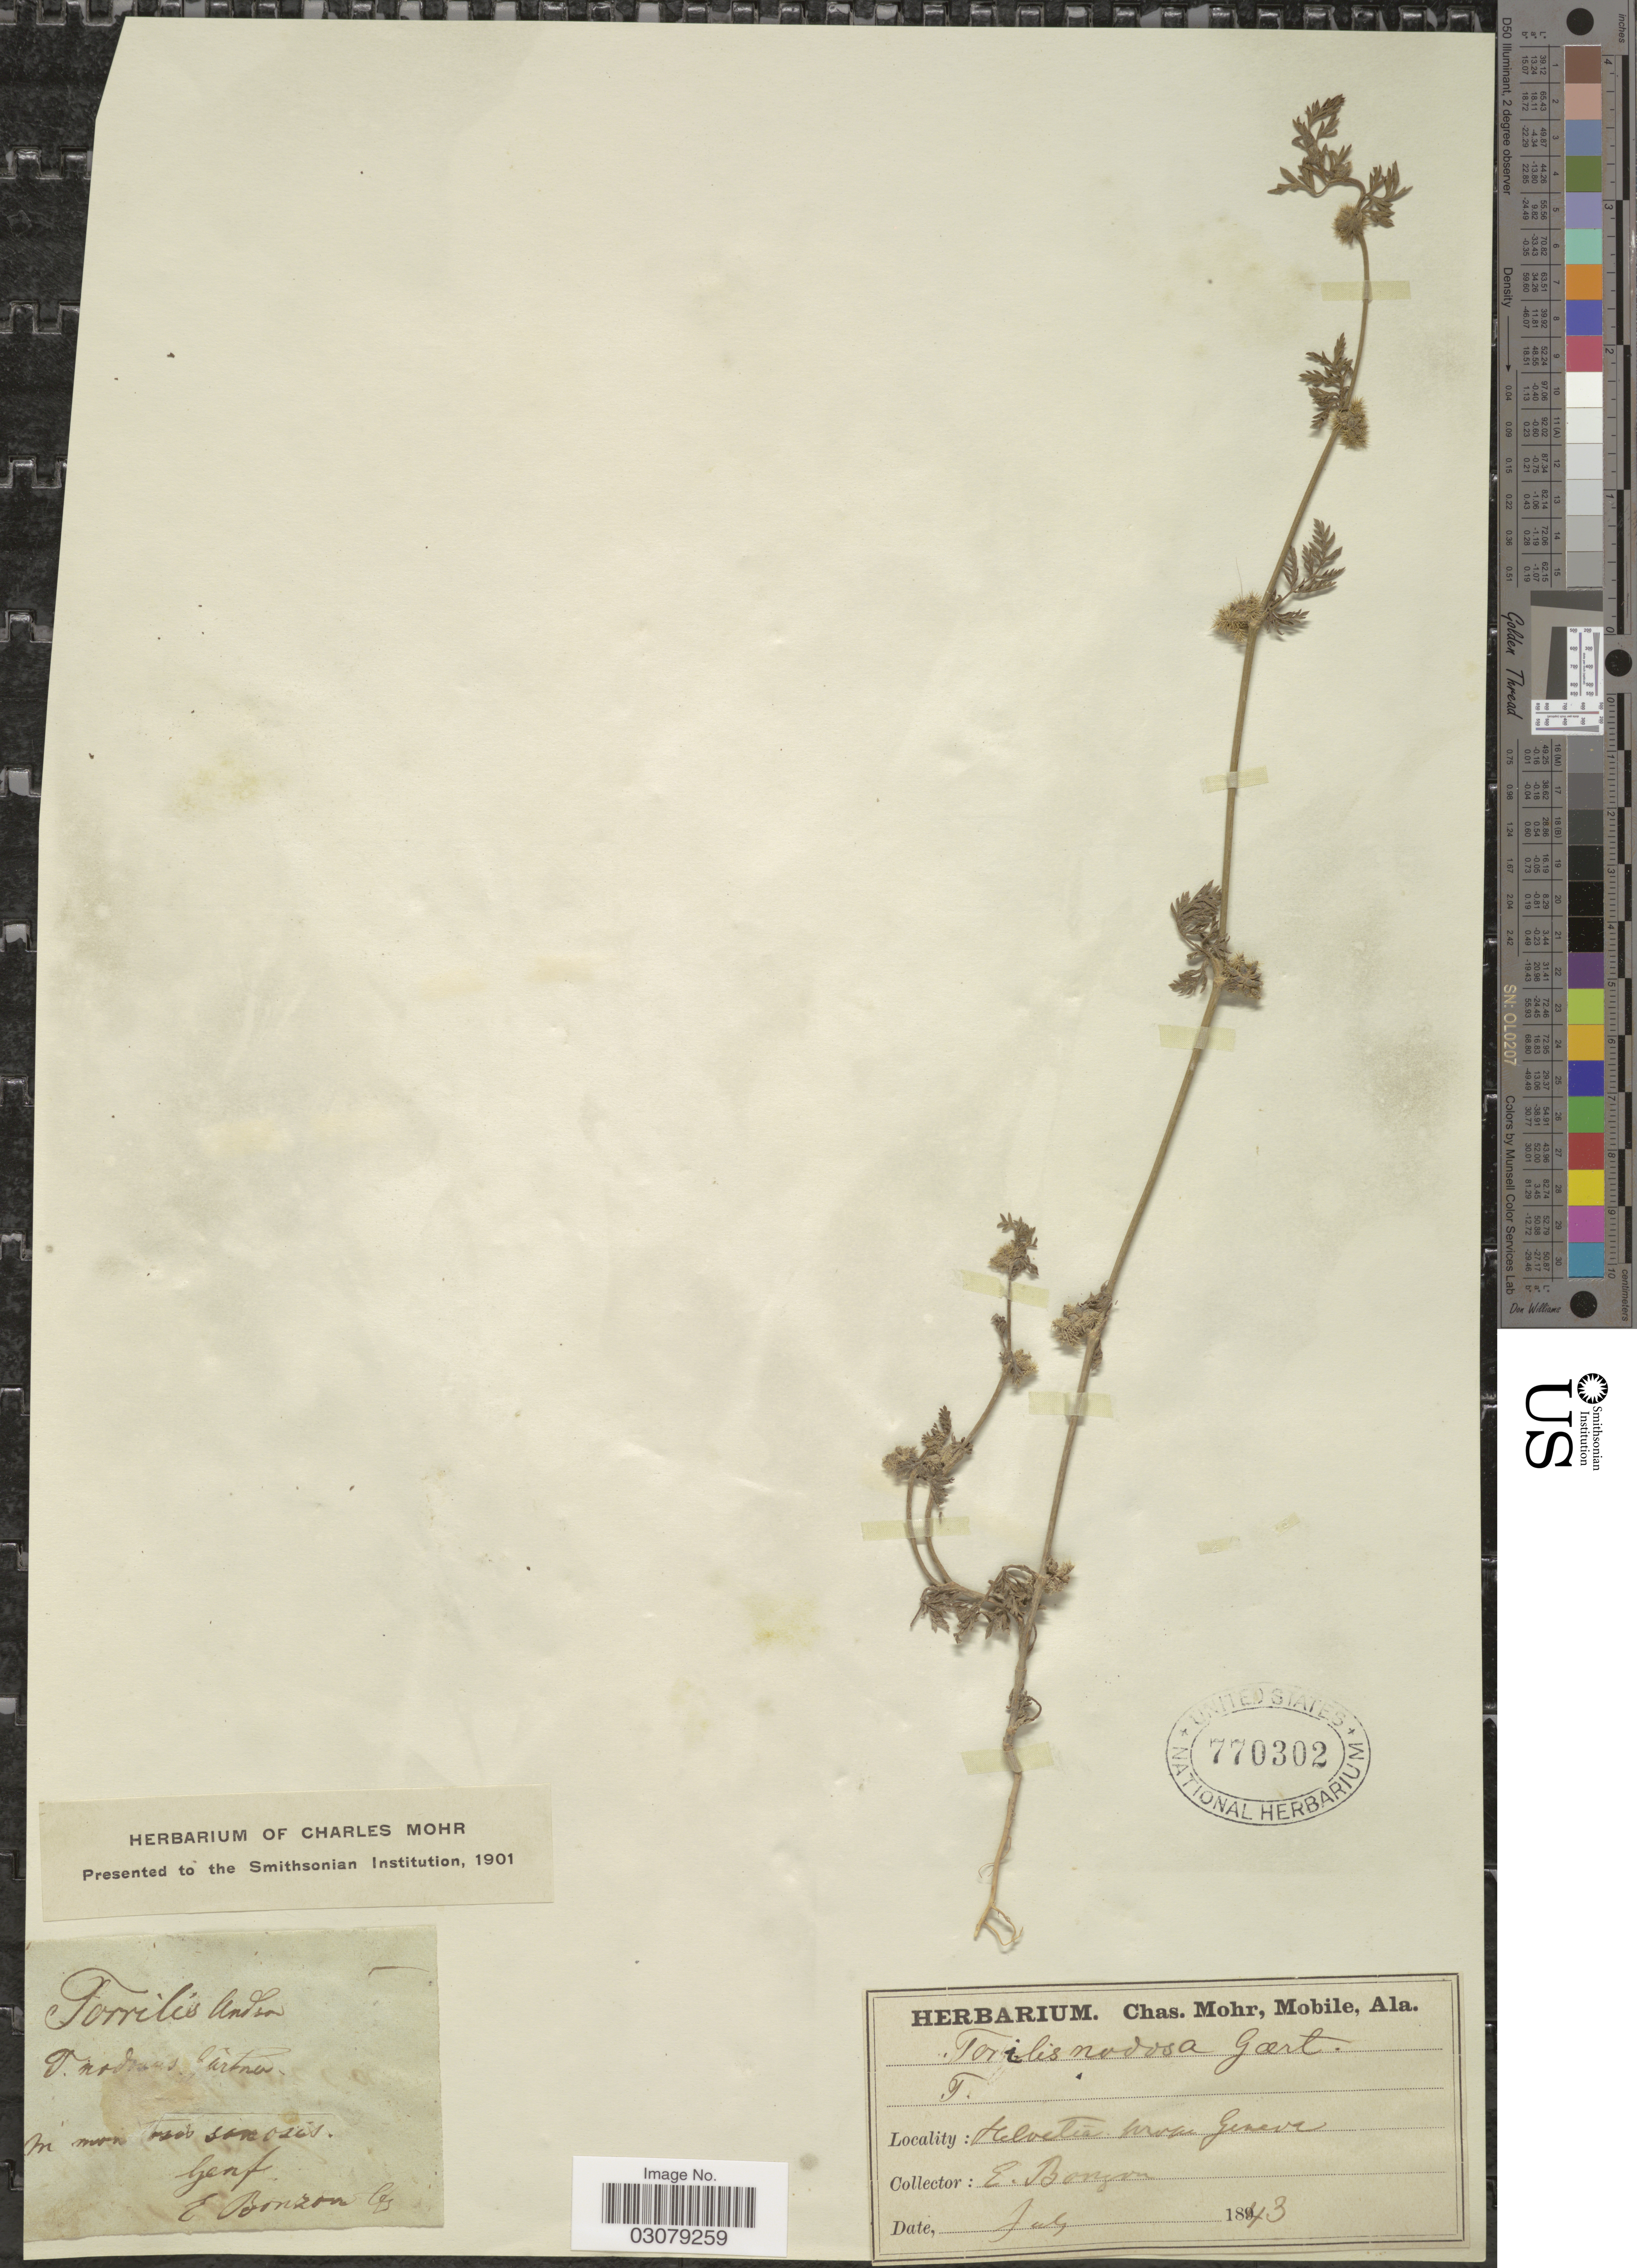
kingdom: Plantae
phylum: Tracheophyta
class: Magnoliopsida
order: Apiales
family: Apiaceae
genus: Torilis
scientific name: Torilis nodosa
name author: (L.) Gaertn.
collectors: E. Bonzon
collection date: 1843-07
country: Switzerland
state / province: Genève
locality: Genf. Prope Geneva.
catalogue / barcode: US 770302